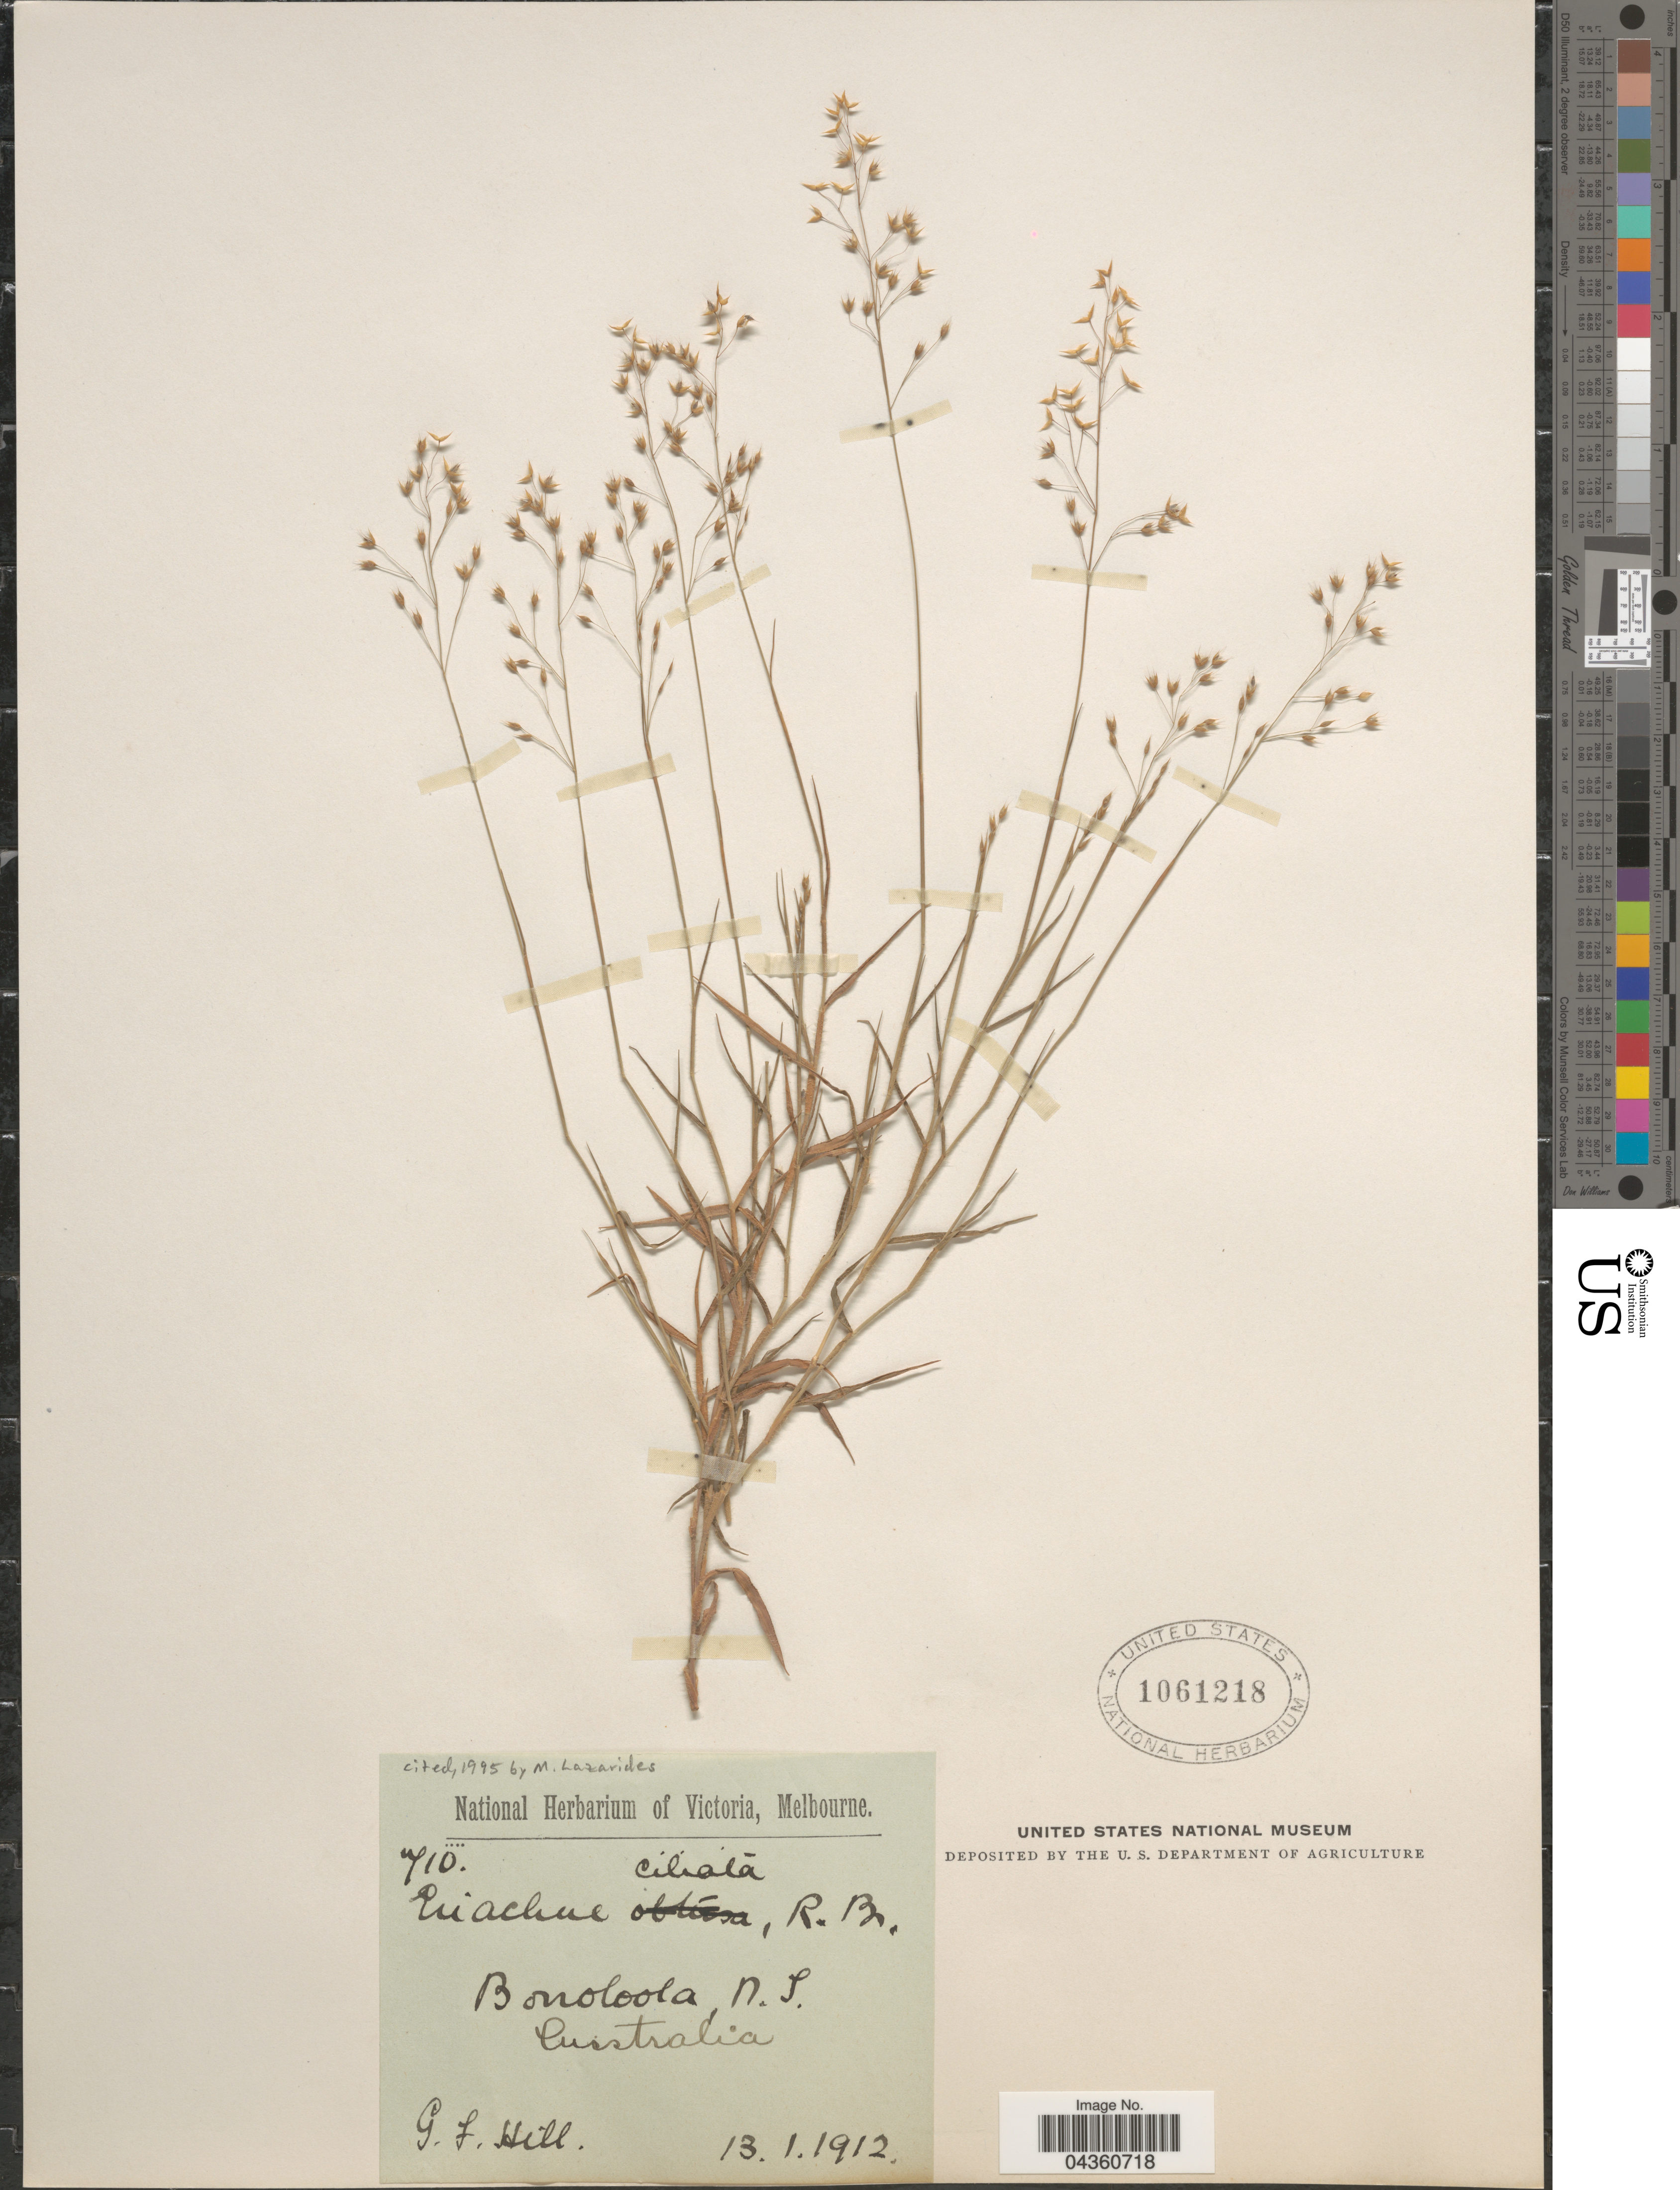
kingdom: Plantae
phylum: Tracheophyta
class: Liliopsida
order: Poales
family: Poaceae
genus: Eriachne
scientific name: Eriachne ciliata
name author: R. Br.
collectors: G. Hill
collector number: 710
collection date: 1912-01-13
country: Australia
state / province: Northern Territory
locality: Borroloola, N.T.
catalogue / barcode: US 1061218